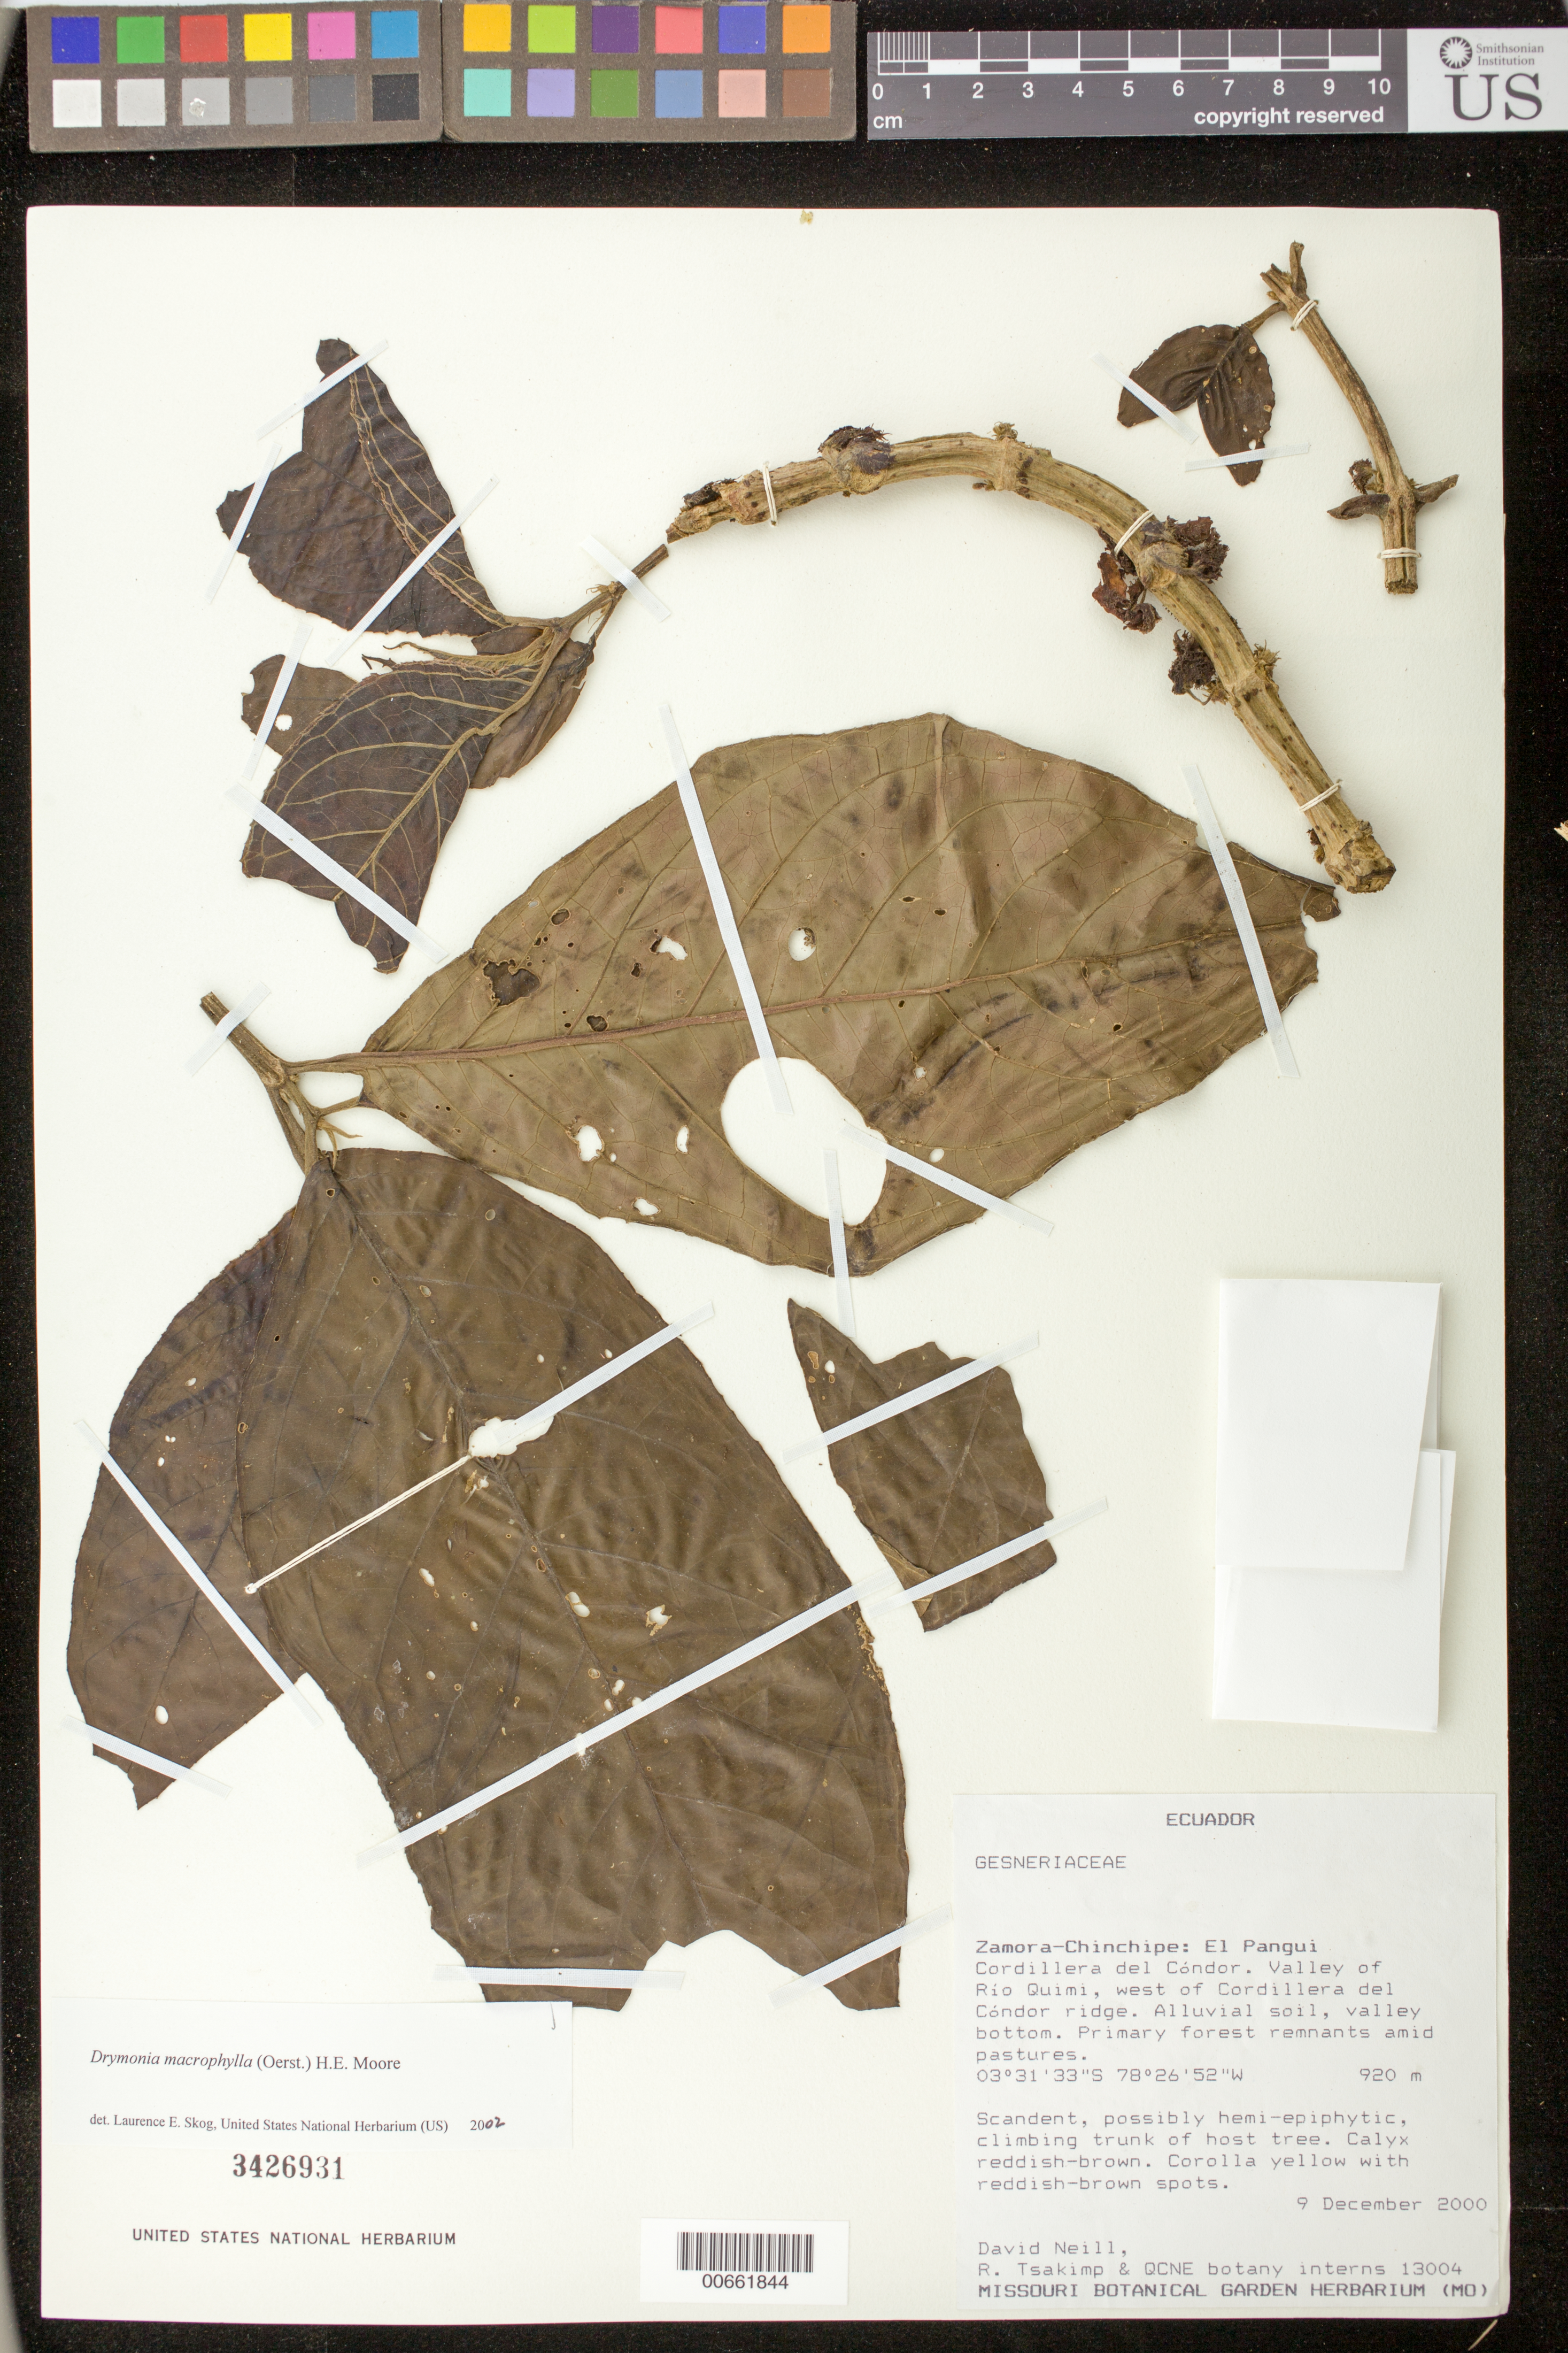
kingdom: Plantae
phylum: Tracheophyta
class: Magnoliopsida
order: Lamiales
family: Gesneriaceae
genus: Drymonia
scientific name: Drymonia macrophylla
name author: (Oerst.) H.E. Moore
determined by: Clark, J. L., (SEL), The Marie Selby Botanical Garden (UNITED STATES)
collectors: D. A. Neill, R. Tsakimp & QCNE botany interns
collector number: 13004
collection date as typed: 09 Dec 2000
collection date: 2000-12-09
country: Ecuador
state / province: Zamora-Chinchipe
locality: El Pangui, Cordillera del Cóndor, valley of Río Quimi, west of Cordillera del Cóndor ridge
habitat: Alluvial soil, valley bottom; primary forest remnants amid pastures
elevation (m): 920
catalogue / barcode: US 3426931